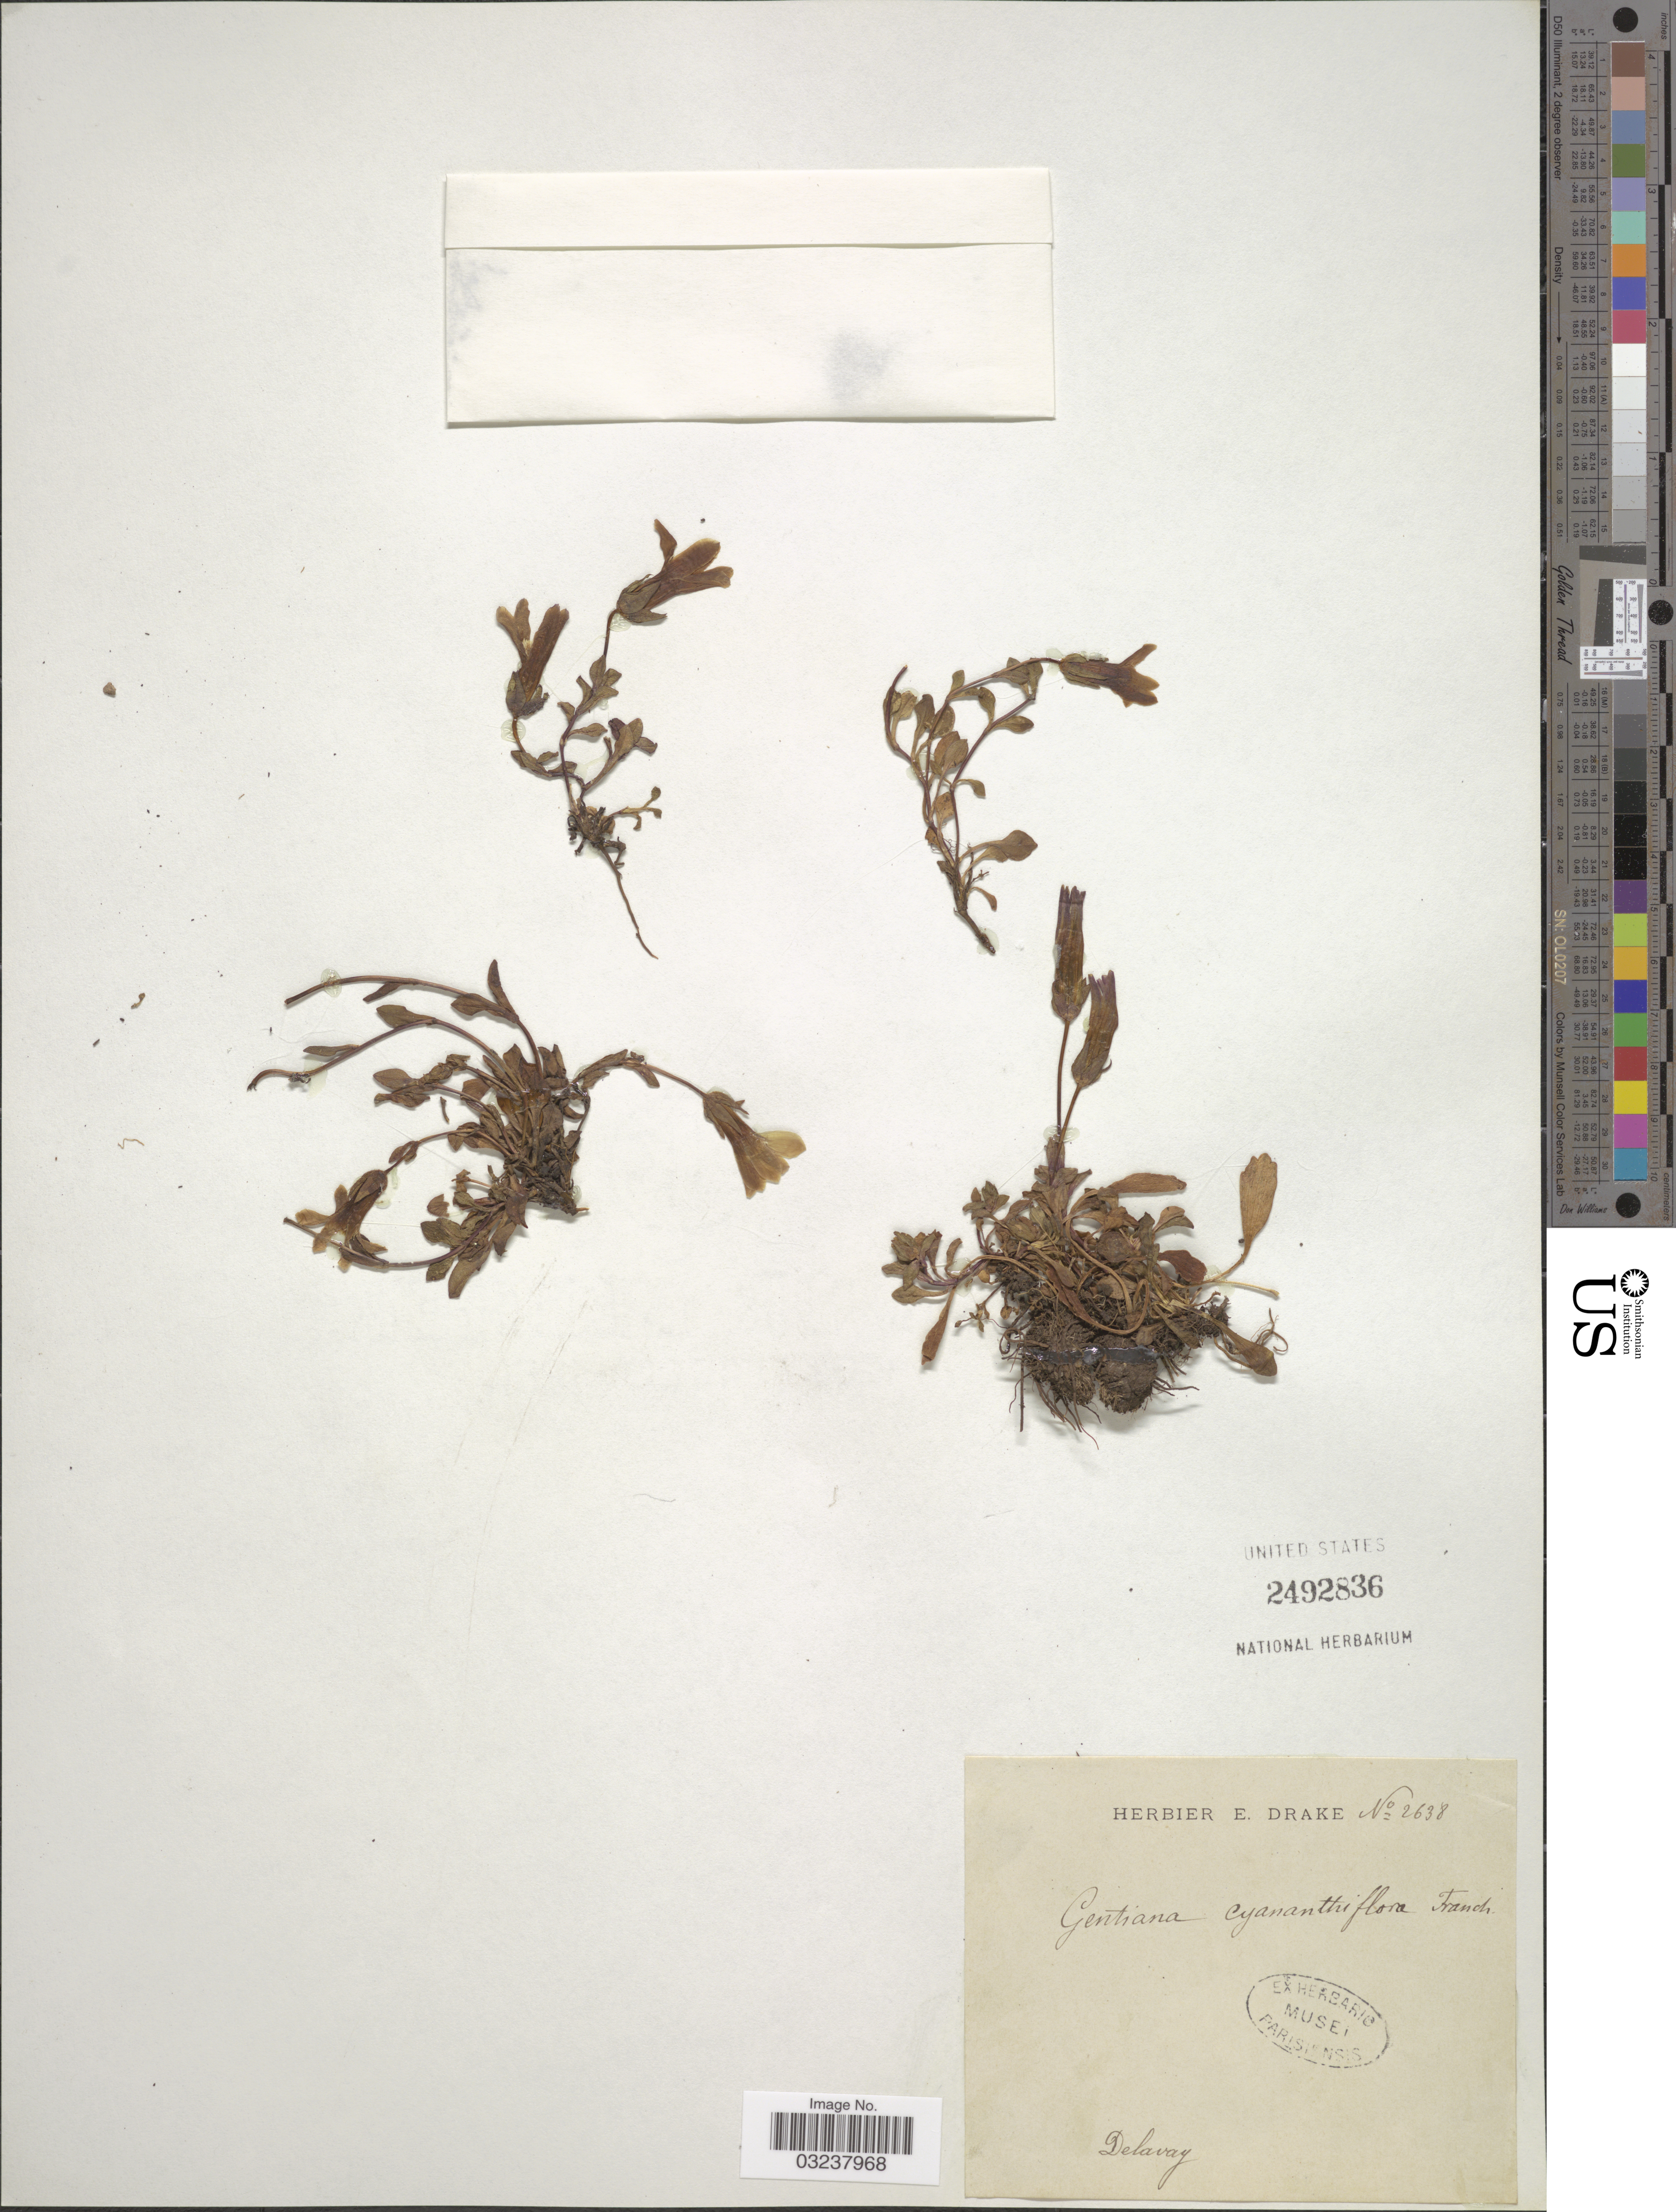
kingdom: Plantae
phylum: Tracheophyta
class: Magnoliopsida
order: Gentianales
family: Gentianaceae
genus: Gentianella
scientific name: Gentianella cyananthiflora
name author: (Franch.) Harry Sm.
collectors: Delavay, --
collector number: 2638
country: China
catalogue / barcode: US 2492836